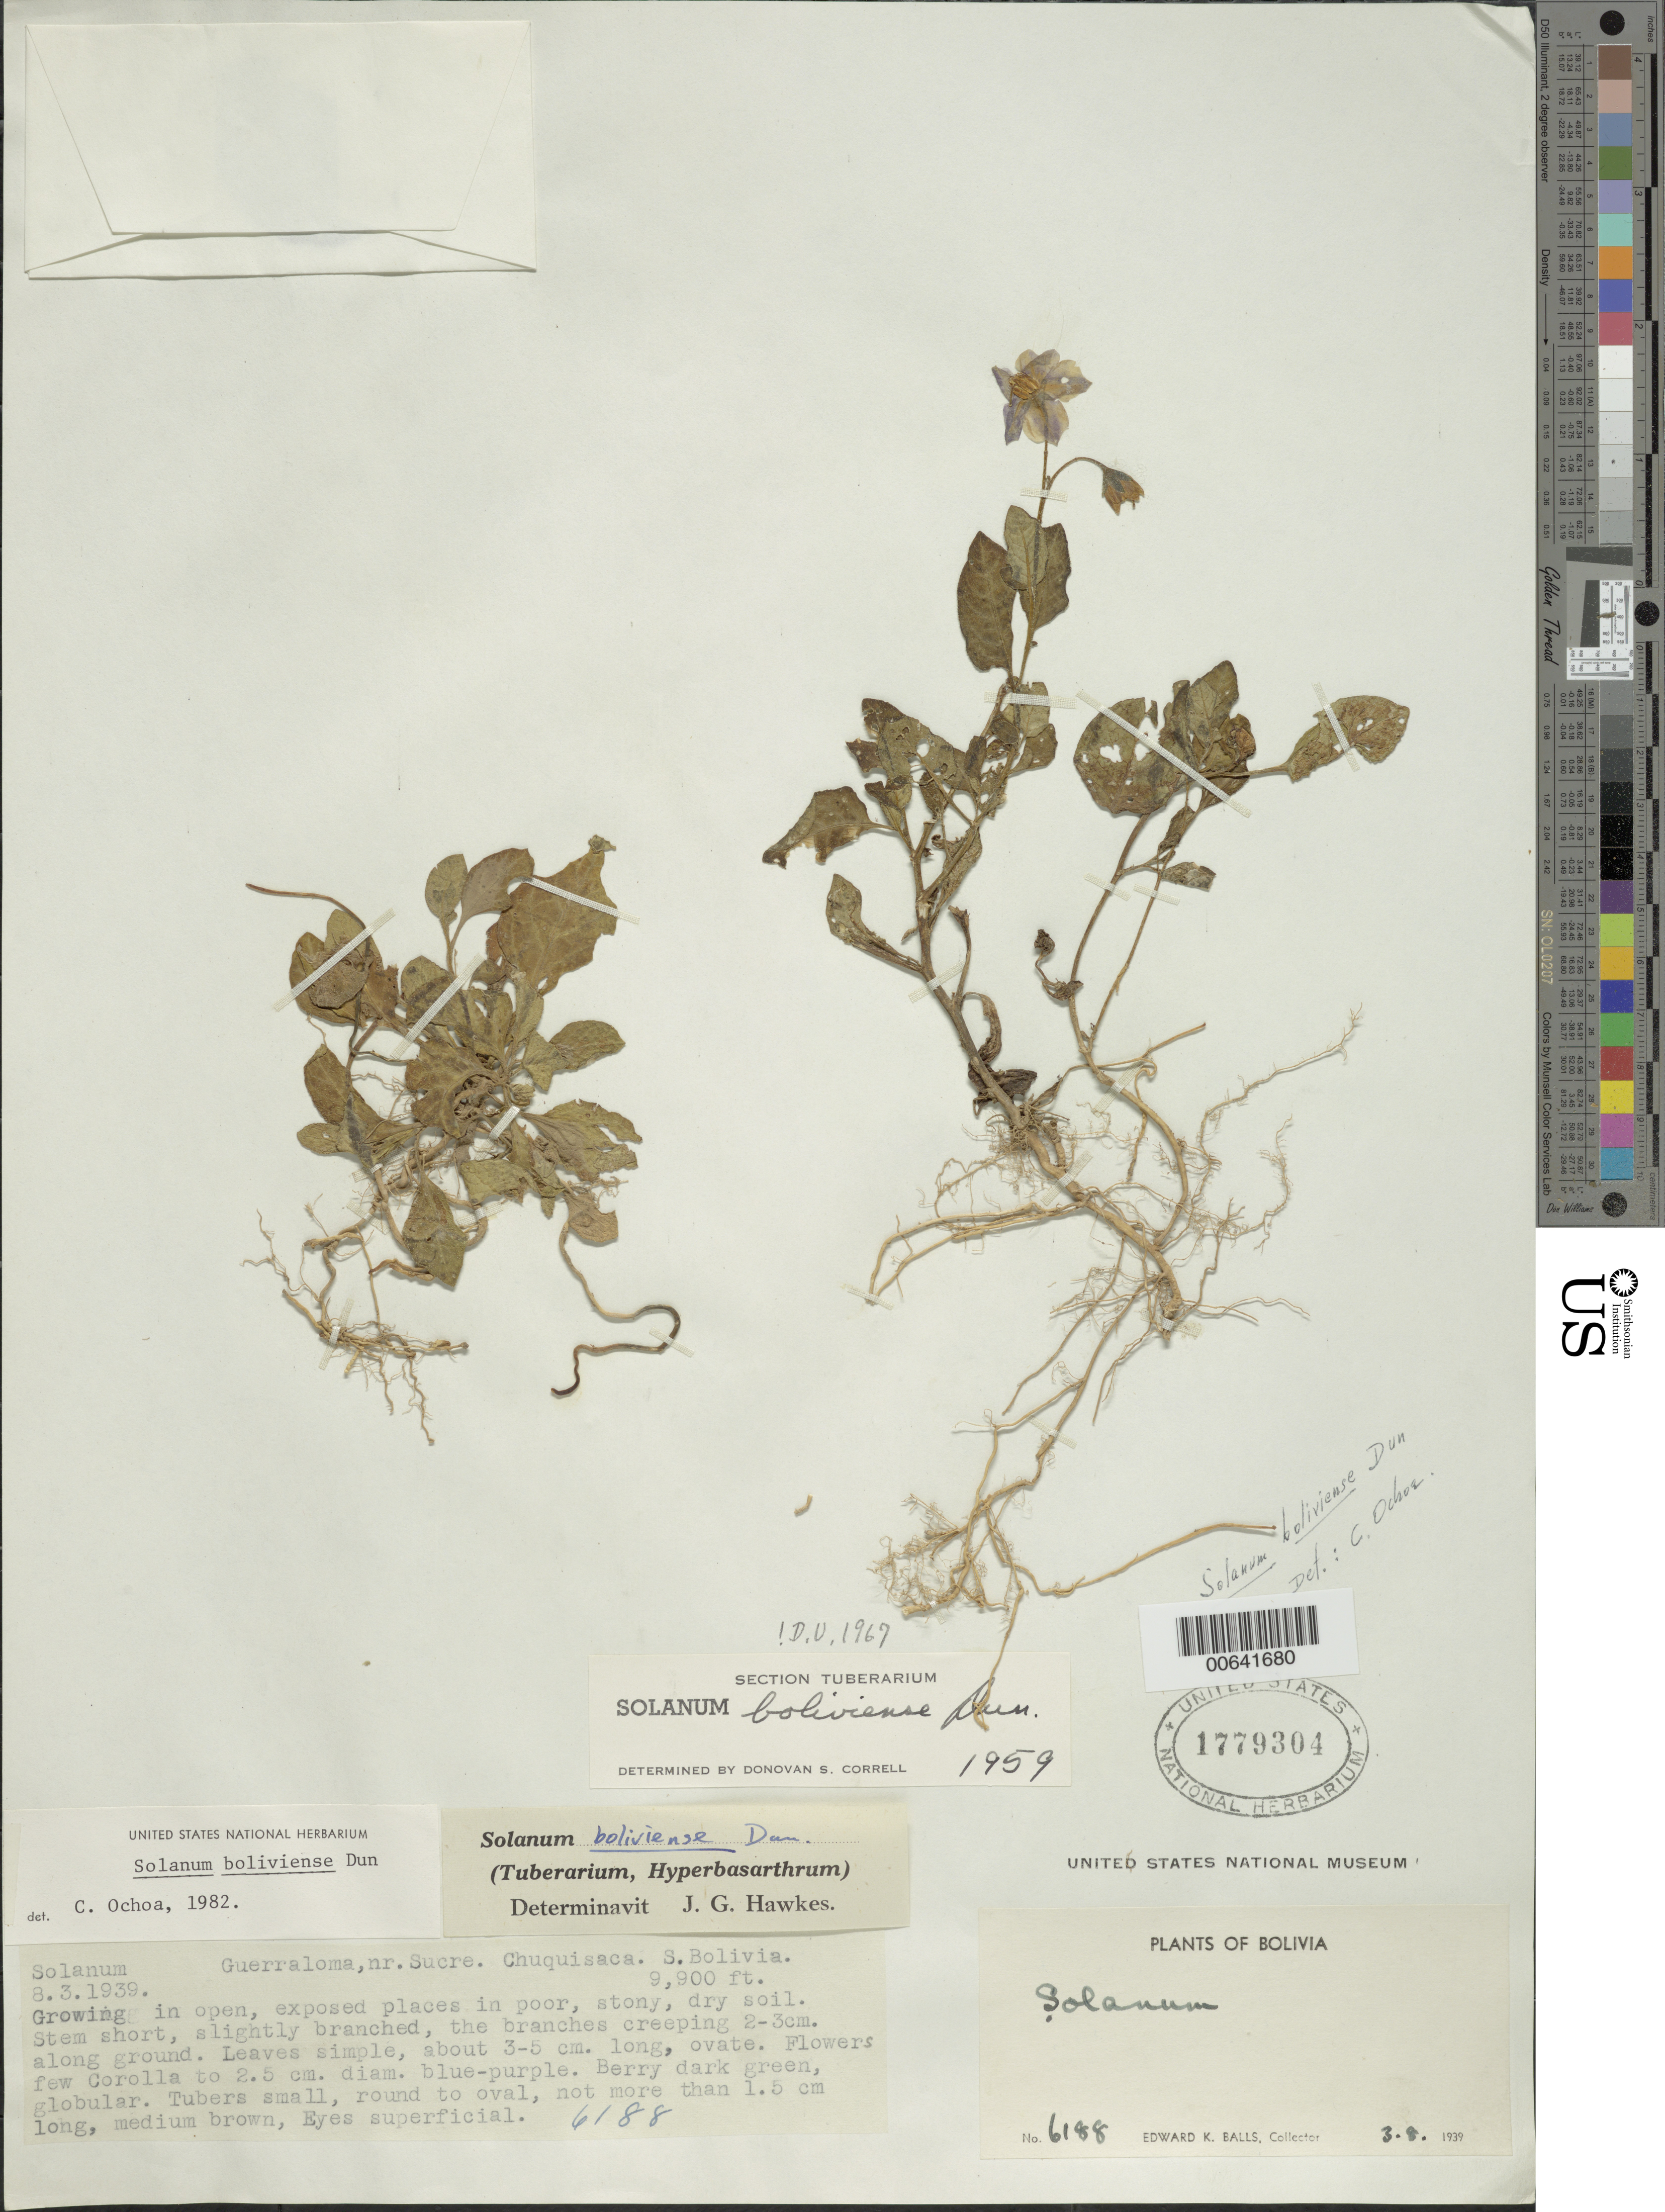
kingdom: Plantae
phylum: Tracheophyta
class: Magnoliopsida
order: Solanales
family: Solanaceae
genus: Solanum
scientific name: Solanum boliviense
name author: Dunal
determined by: Hawkes, J. G.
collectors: E. K. Balls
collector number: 6188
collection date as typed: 03 Aug 1939 or 08 Mar 1939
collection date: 1939-03-08 or 1939-08-03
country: Bolivia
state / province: Chuquisaca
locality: CuerraLoma, nr. Sucre.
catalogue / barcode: US 1779304